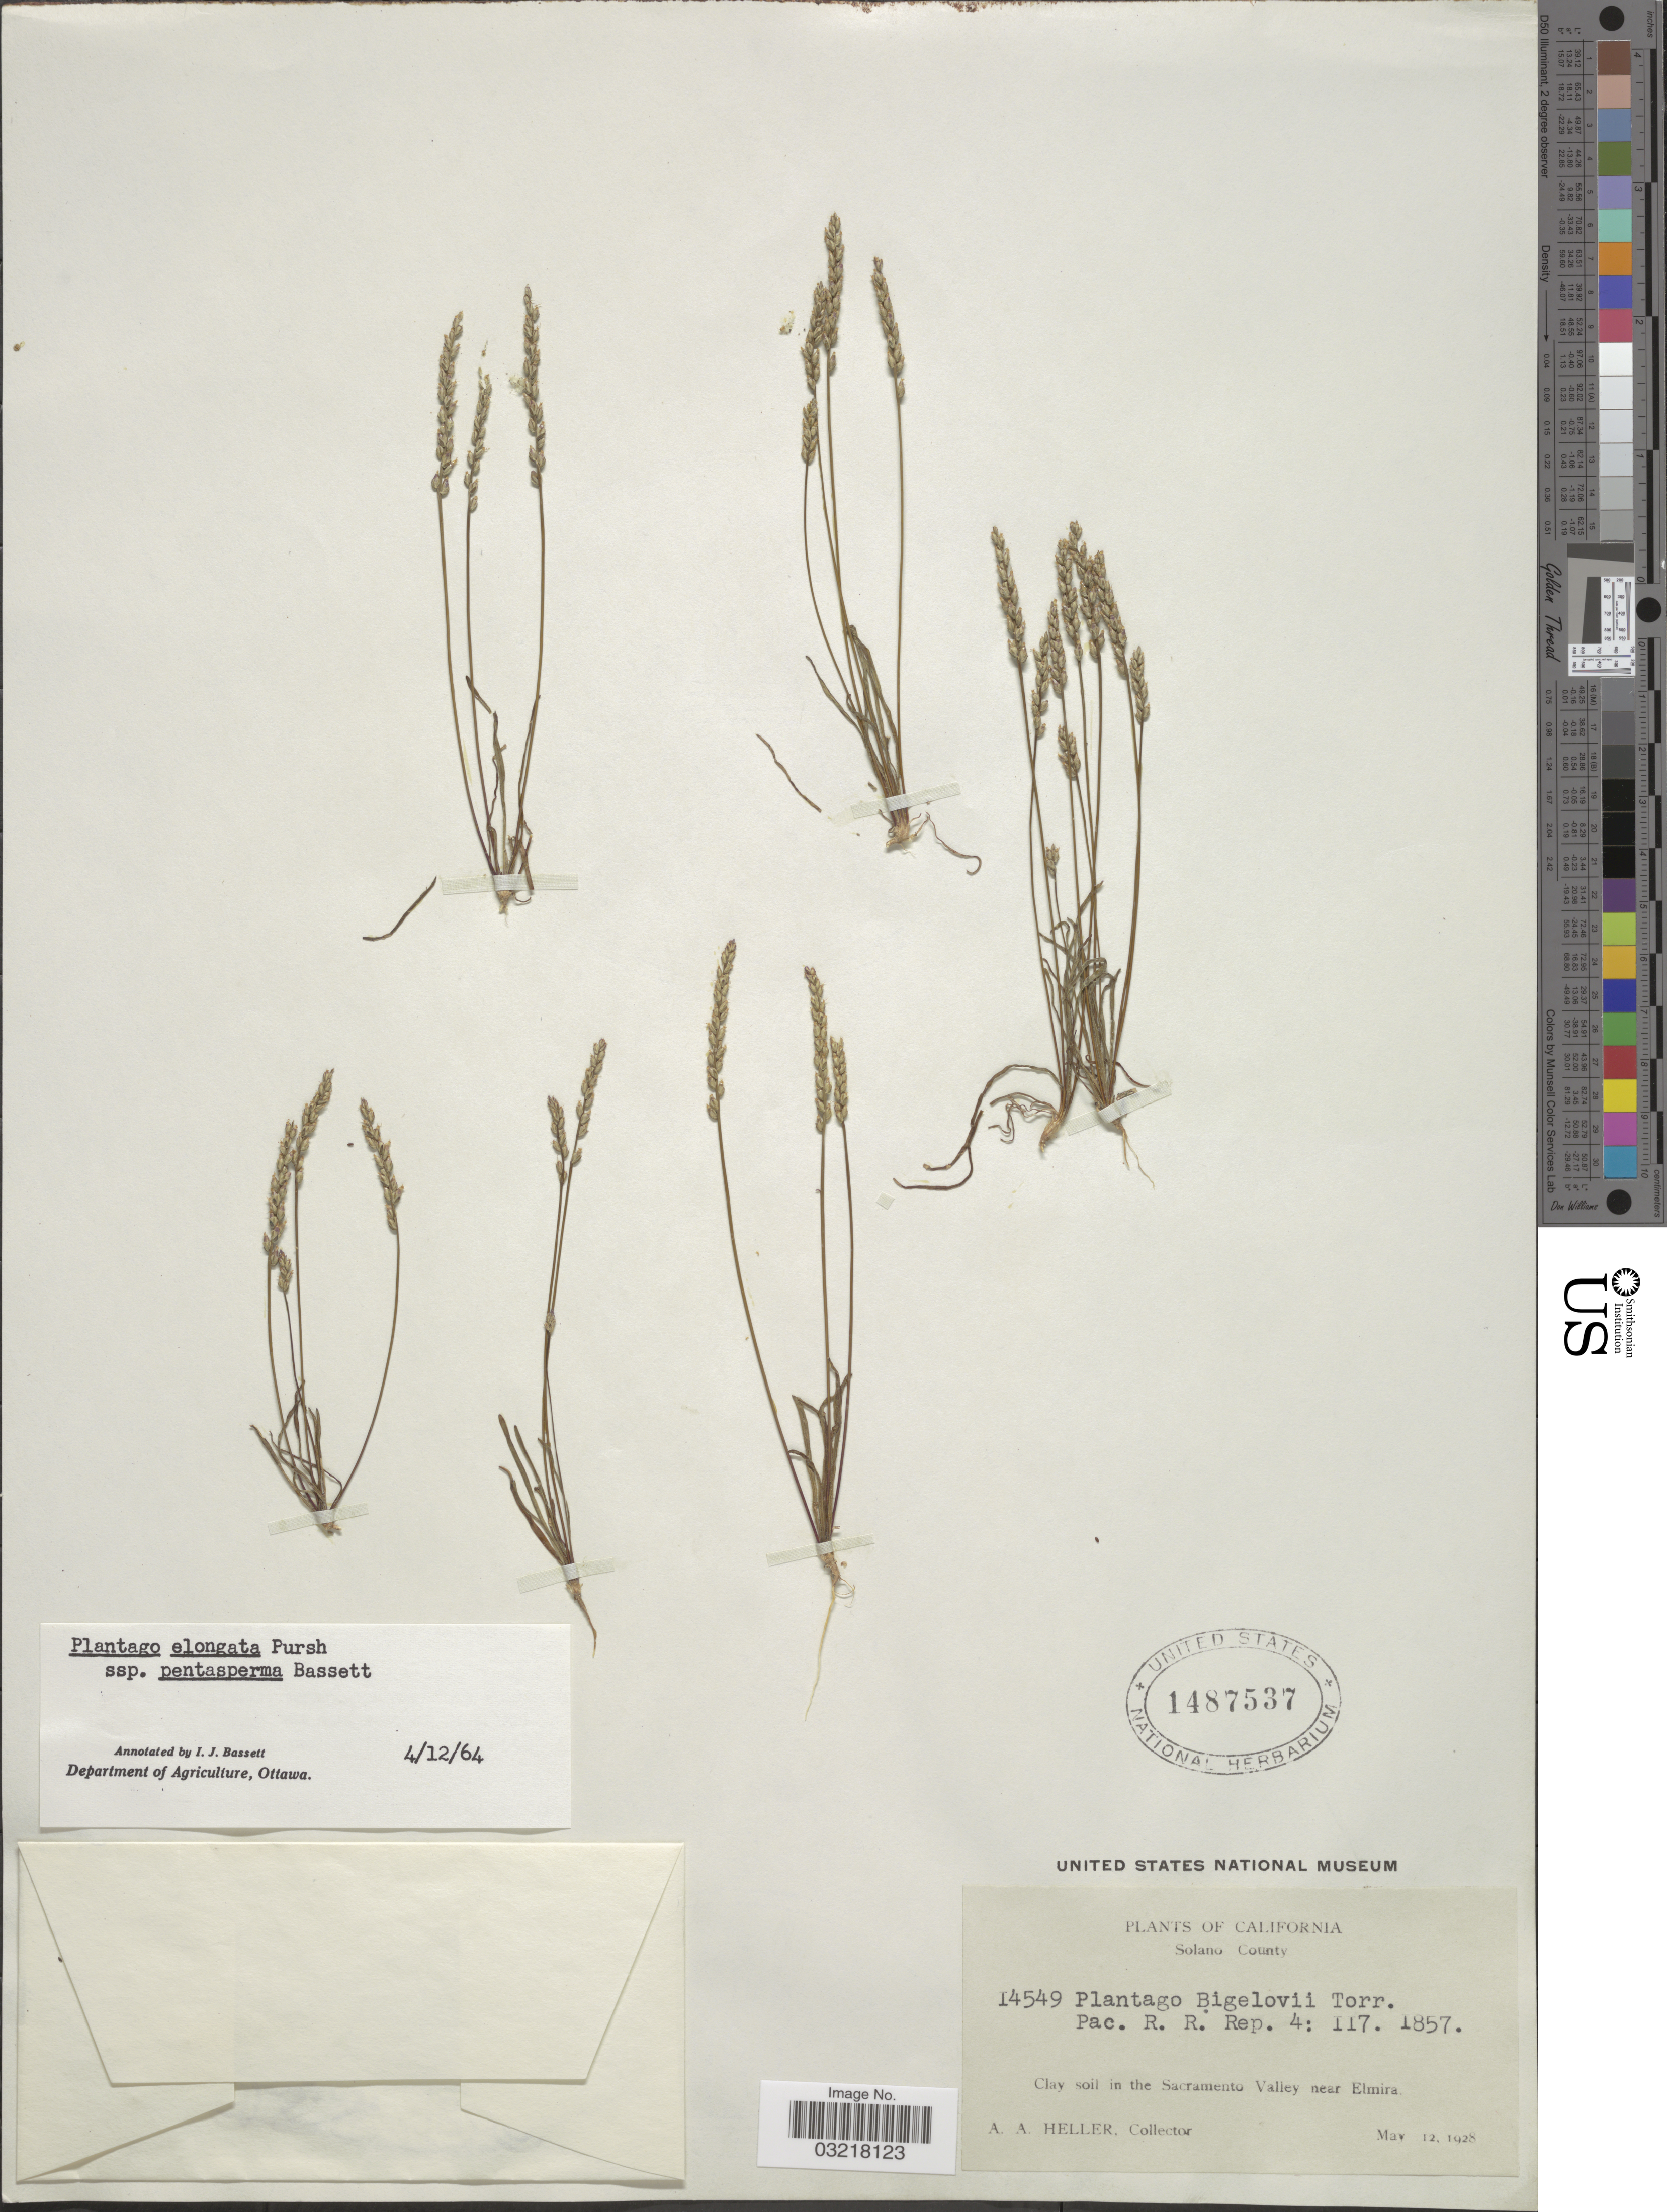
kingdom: Plantae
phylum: Tracheophyta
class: Magnoliopsida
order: Lamiales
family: Plantaginaceae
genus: Plantago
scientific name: Plantago elongata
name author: Pursh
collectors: A. A. Heller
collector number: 14549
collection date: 1928-05-12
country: United States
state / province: California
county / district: Solano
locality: Solano County. Clay soil in the Sacramento Valley near Elmira.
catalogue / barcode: US 1487537